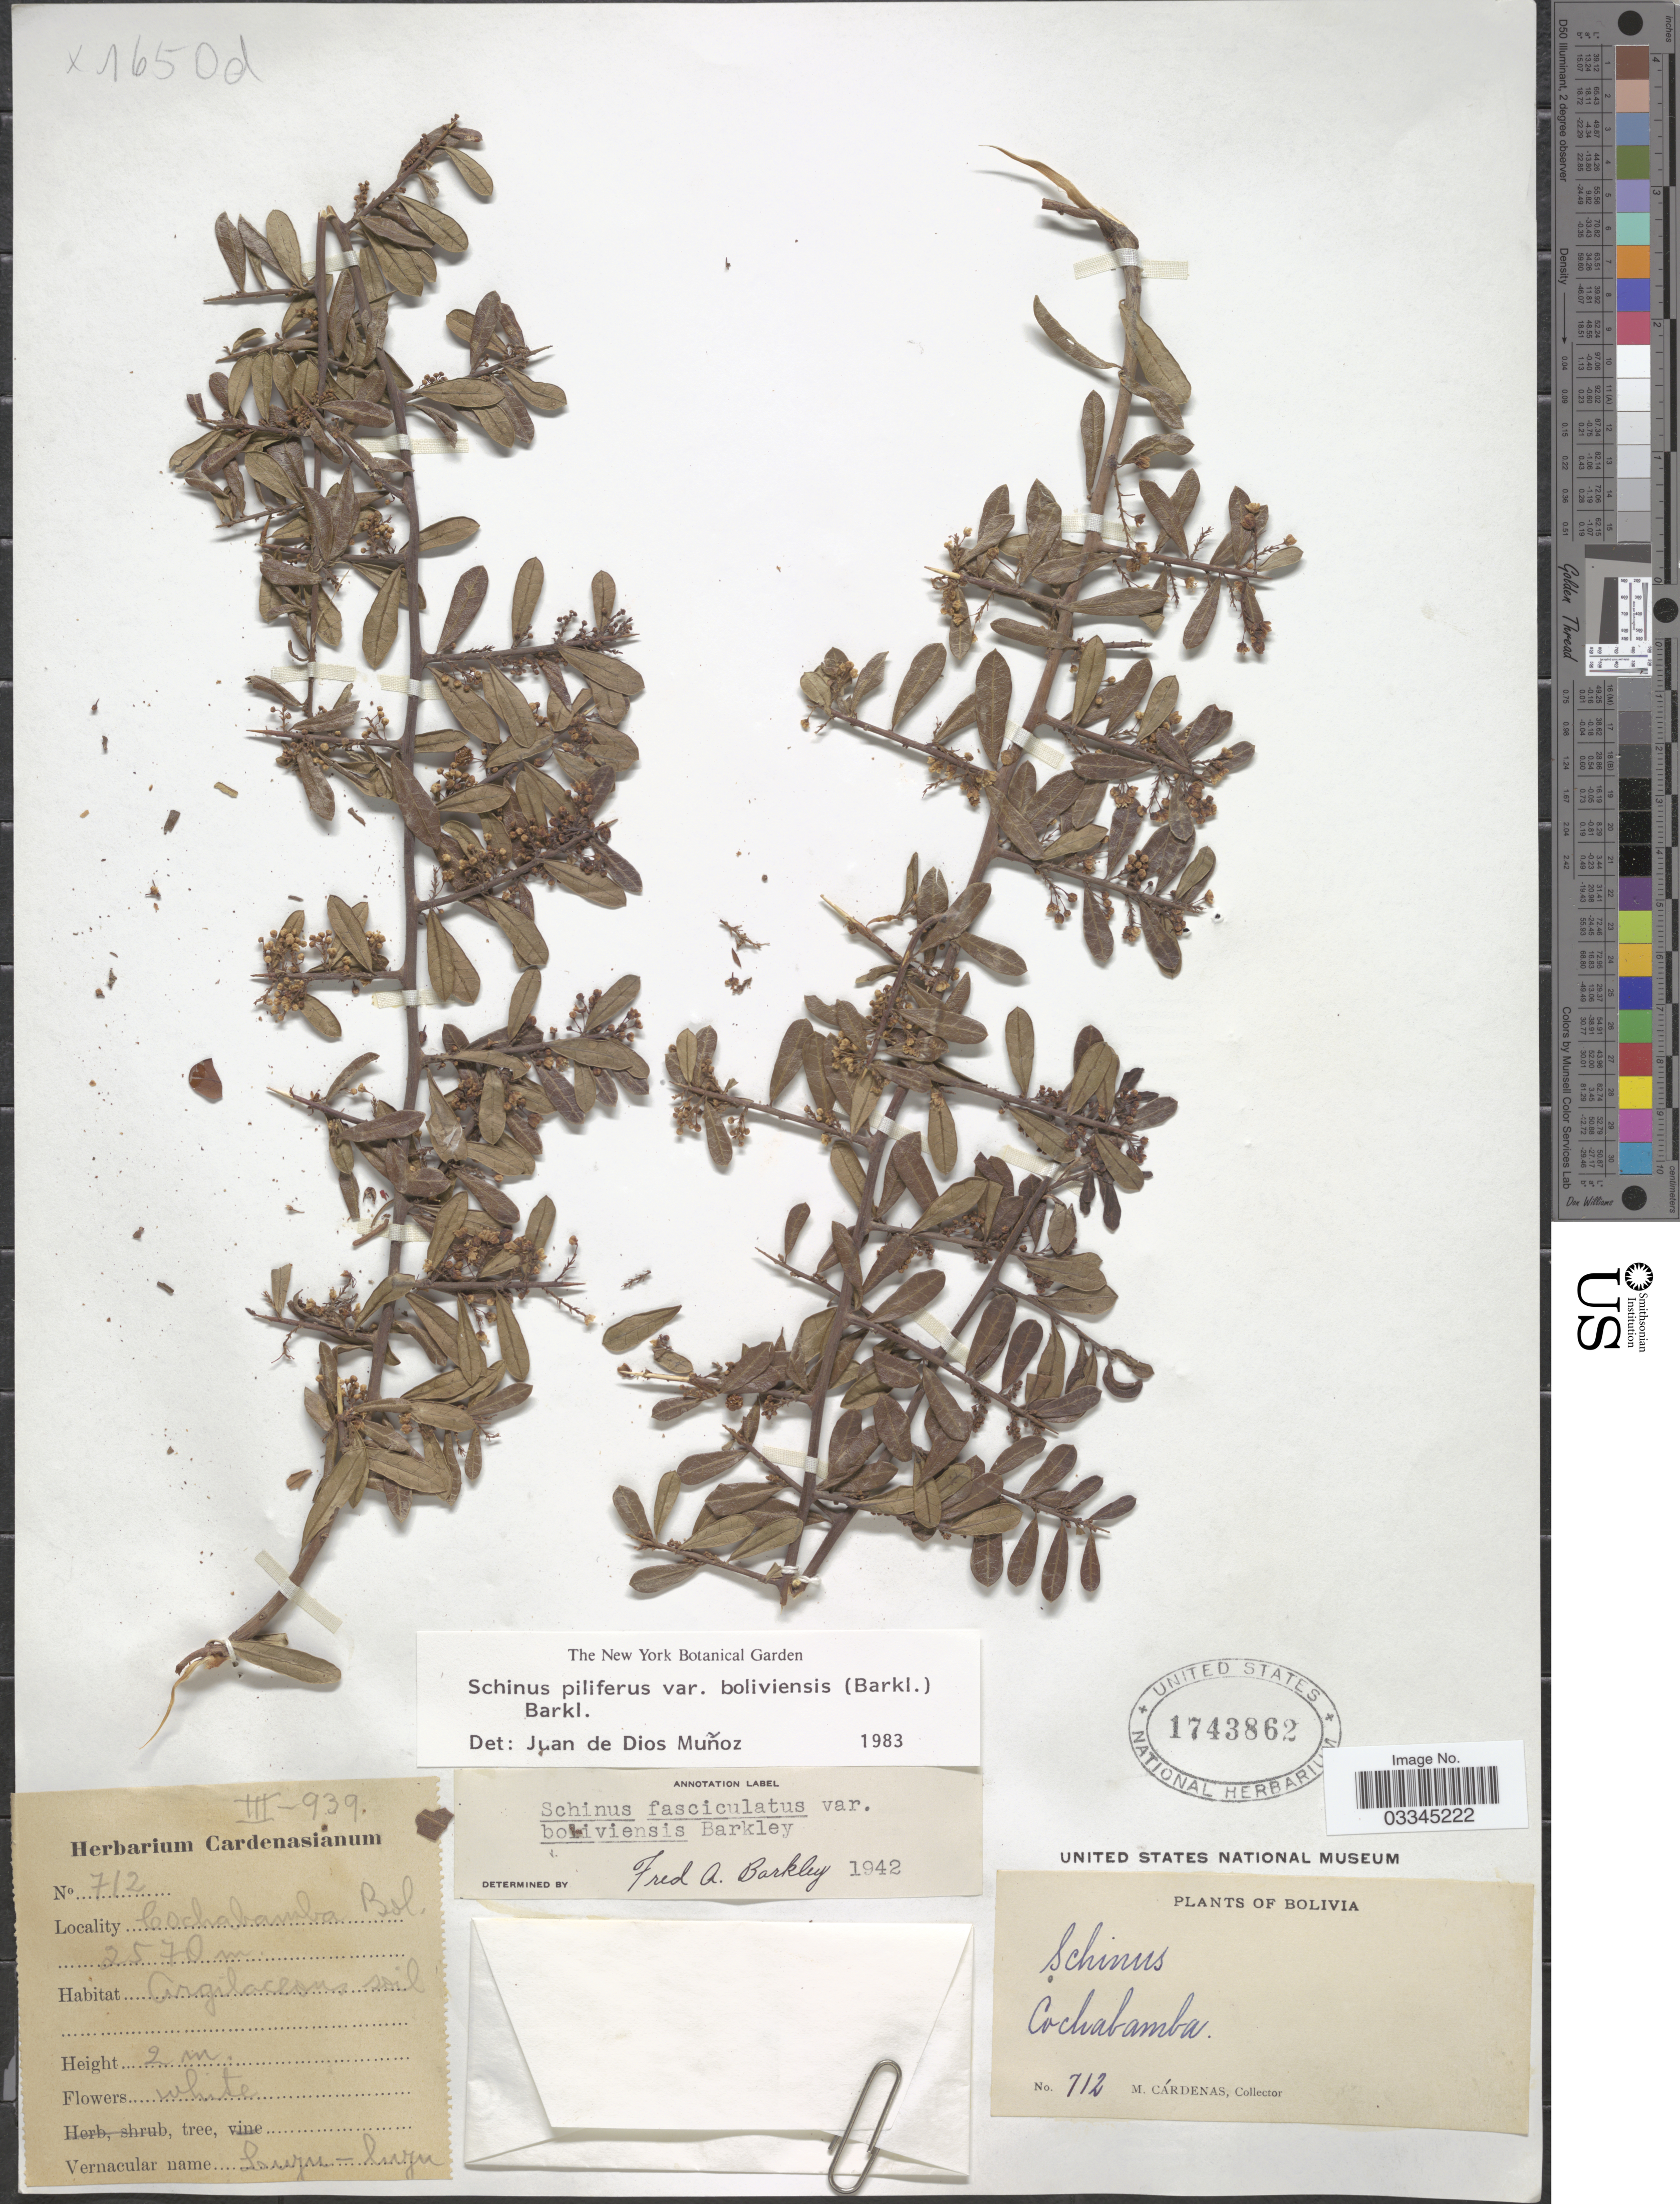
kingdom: Plantae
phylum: Tracheophyta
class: Magnoliopsida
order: Sapindales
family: Anacardiaceae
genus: Schinus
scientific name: Schinus pilifera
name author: I.M. Johnst.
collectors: M. Cárdenas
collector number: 712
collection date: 1939-03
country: Bolivia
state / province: Cochabamba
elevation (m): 2570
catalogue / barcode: US 1743862